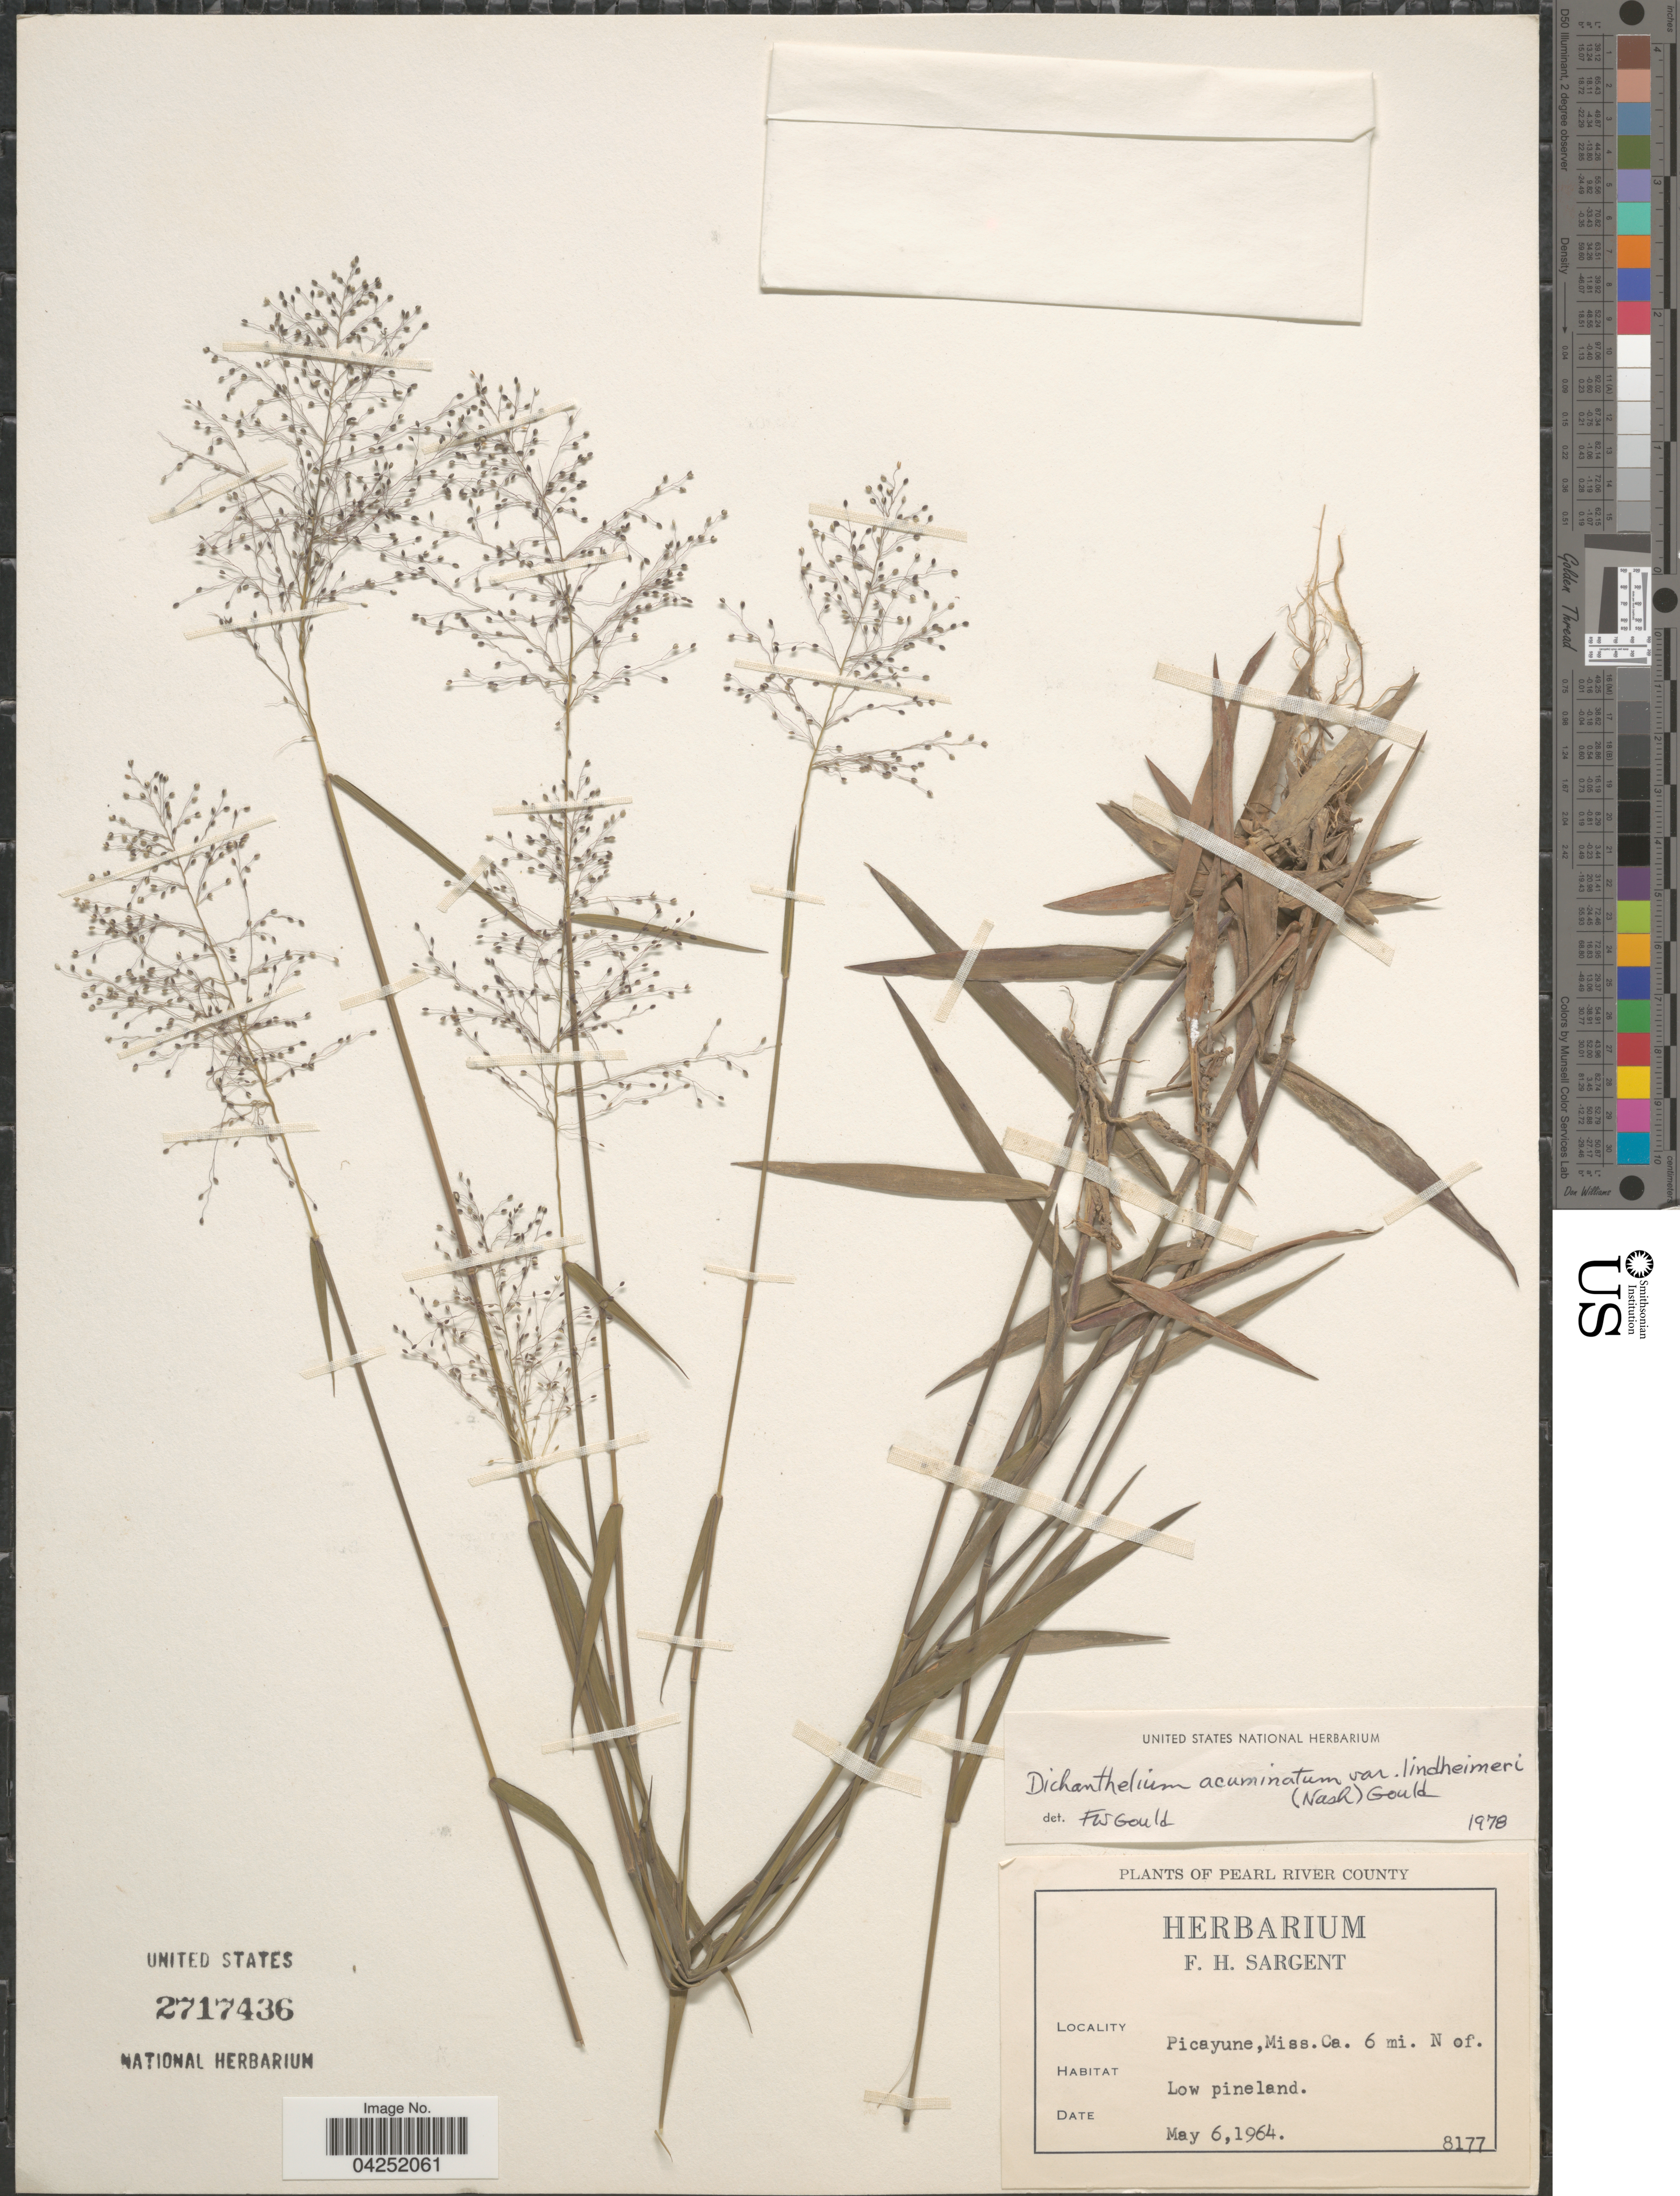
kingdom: Plantae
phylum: Tracheophyta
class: Liliopsida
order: Poales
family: Poaceae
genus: Dichanthelium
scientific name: Dichanthelium acuminatum var. lindheimeri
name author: (Nash) Gould & C.A. Clark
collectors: Ex herb. F. H. Sargent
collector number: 8177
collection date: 1964-05-06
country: United States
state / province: Mississippi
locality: Pearl River County. Picayune. Ca. 6 mi. N of. Low pineland.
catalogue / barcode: US 2717436